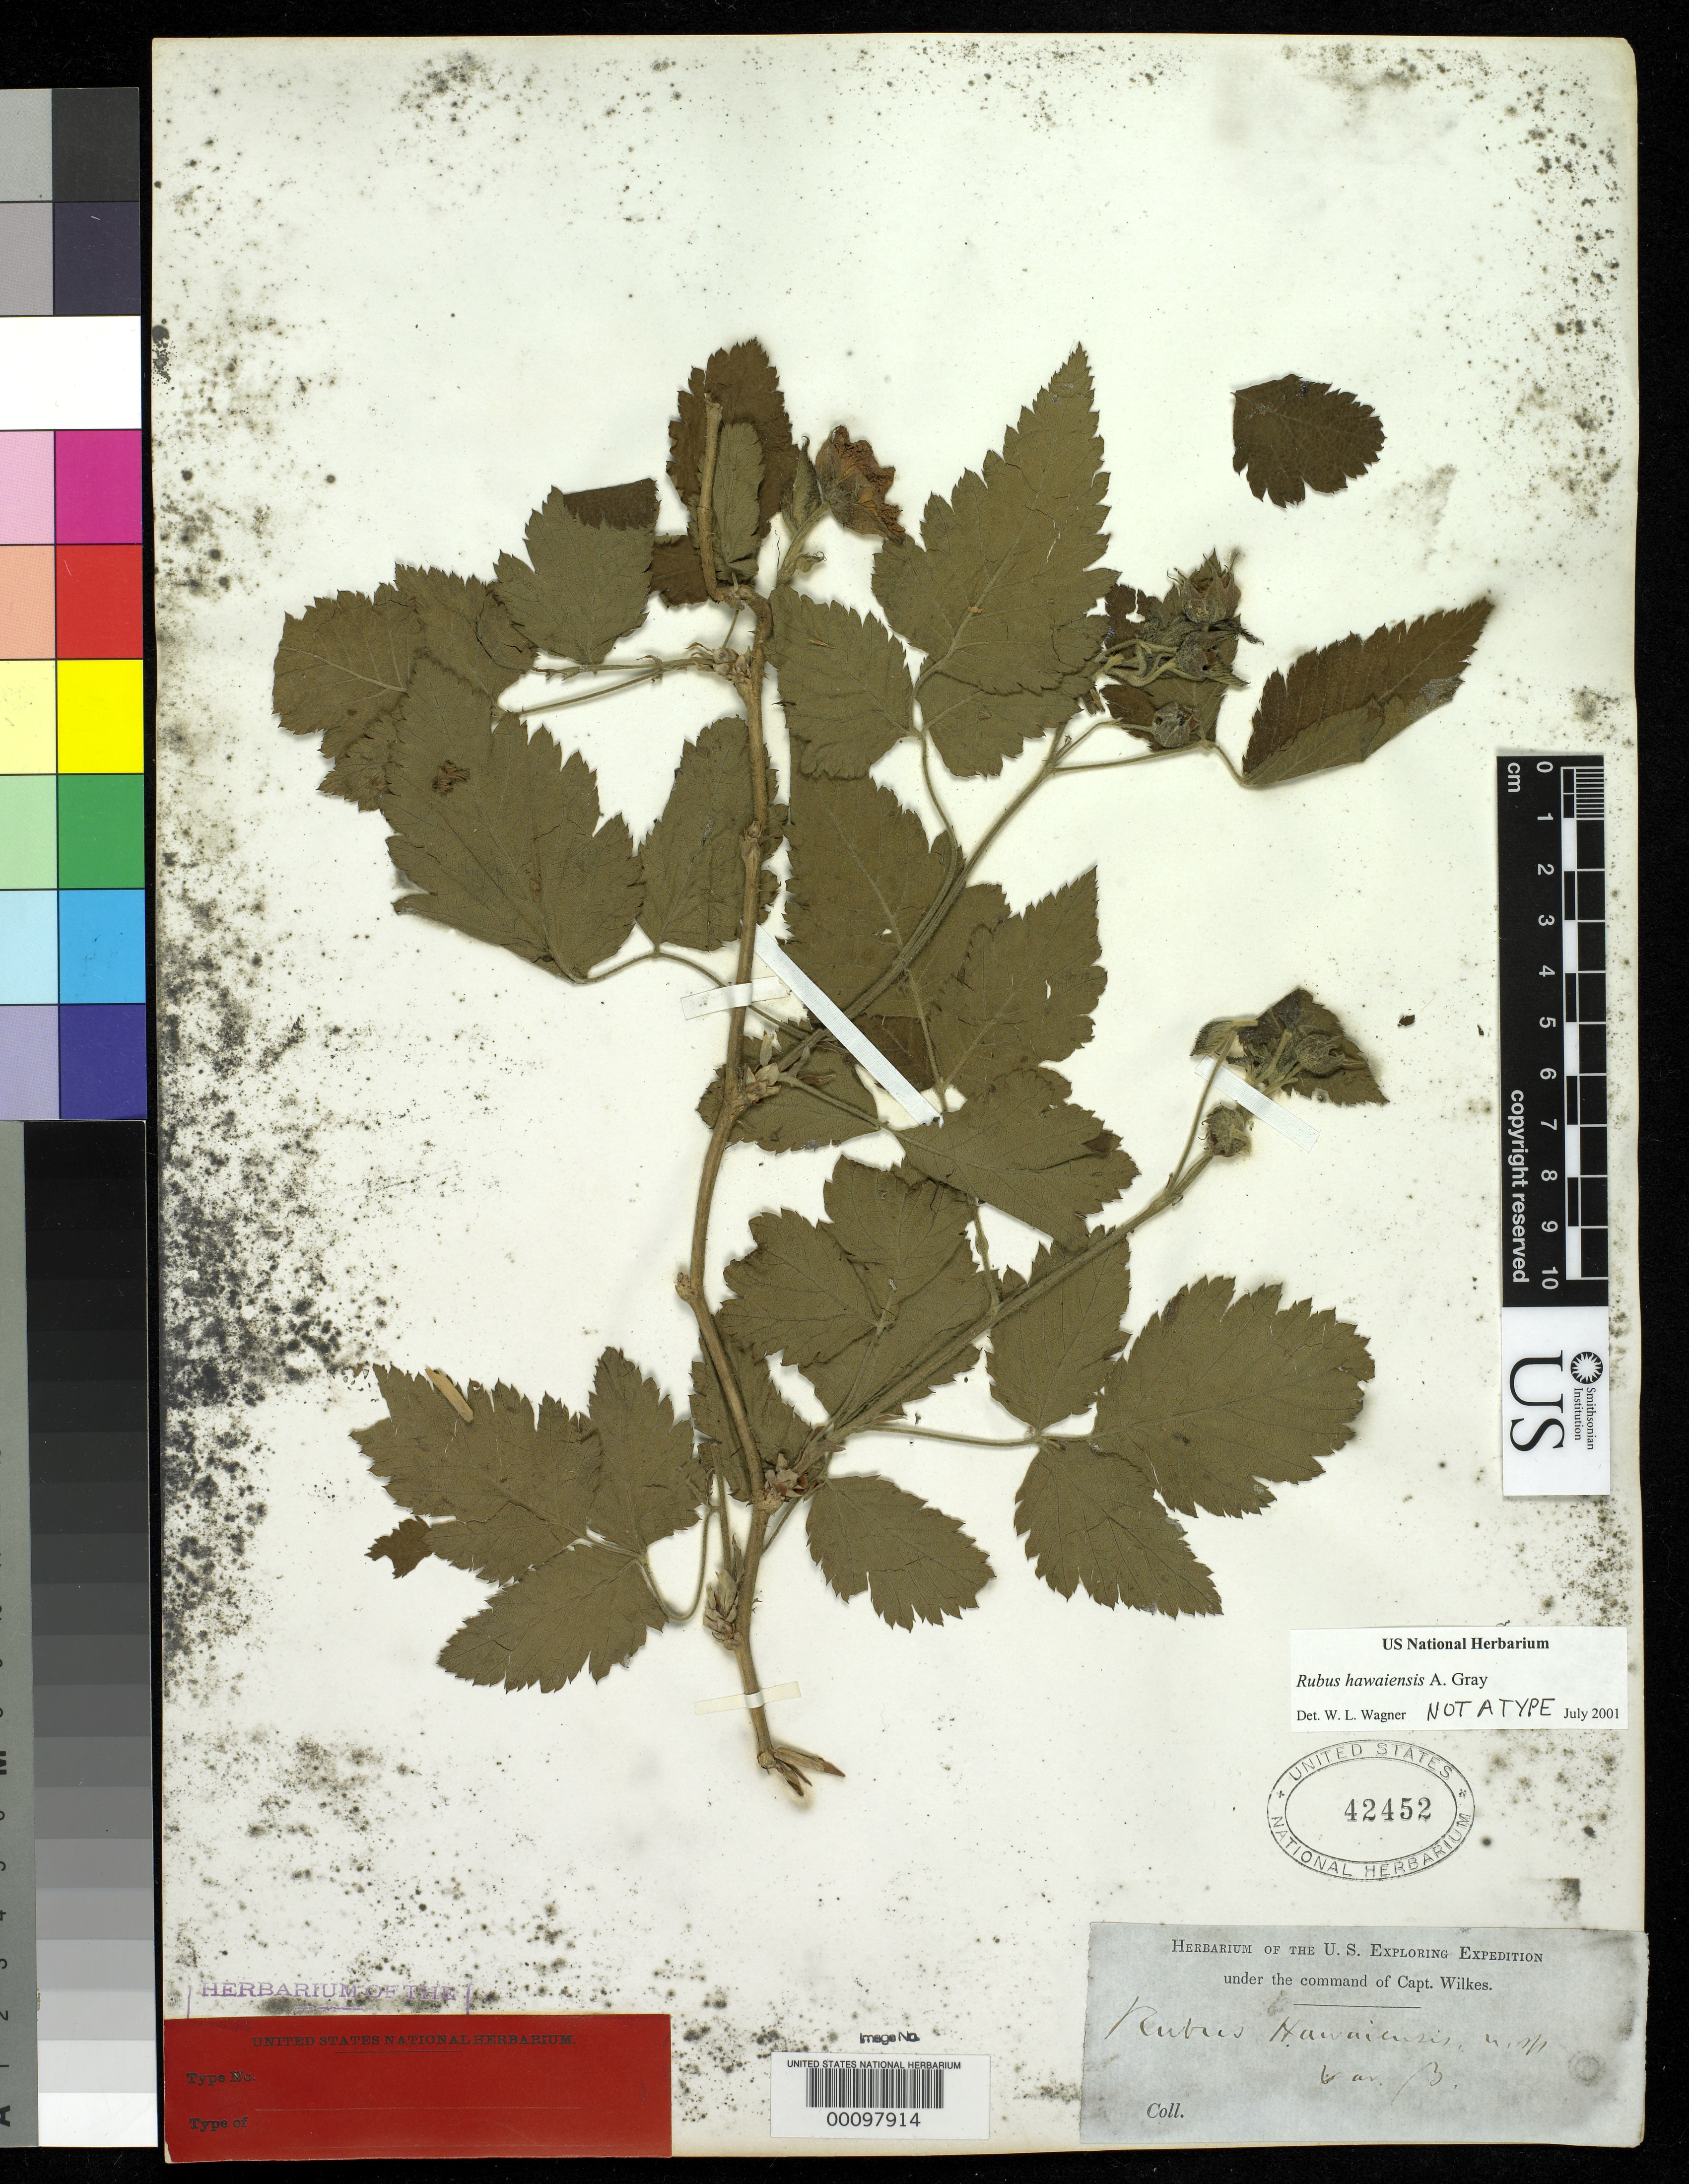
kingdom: Plantae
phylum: Tracheophyta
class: Magnoliopsida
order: Rosales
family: Rosaceae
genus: Rubus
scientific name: Rubus hawaiensis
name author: A. Gray in Wilkes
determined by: Wagner, W. L., (BOT), Smithsonian Institution - National Museum of Natural History (UNITED STATES)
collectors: Wilkes Explor. Exped.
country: United States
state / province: Hawaii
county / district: Maui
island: Maui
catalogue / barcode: US 42452